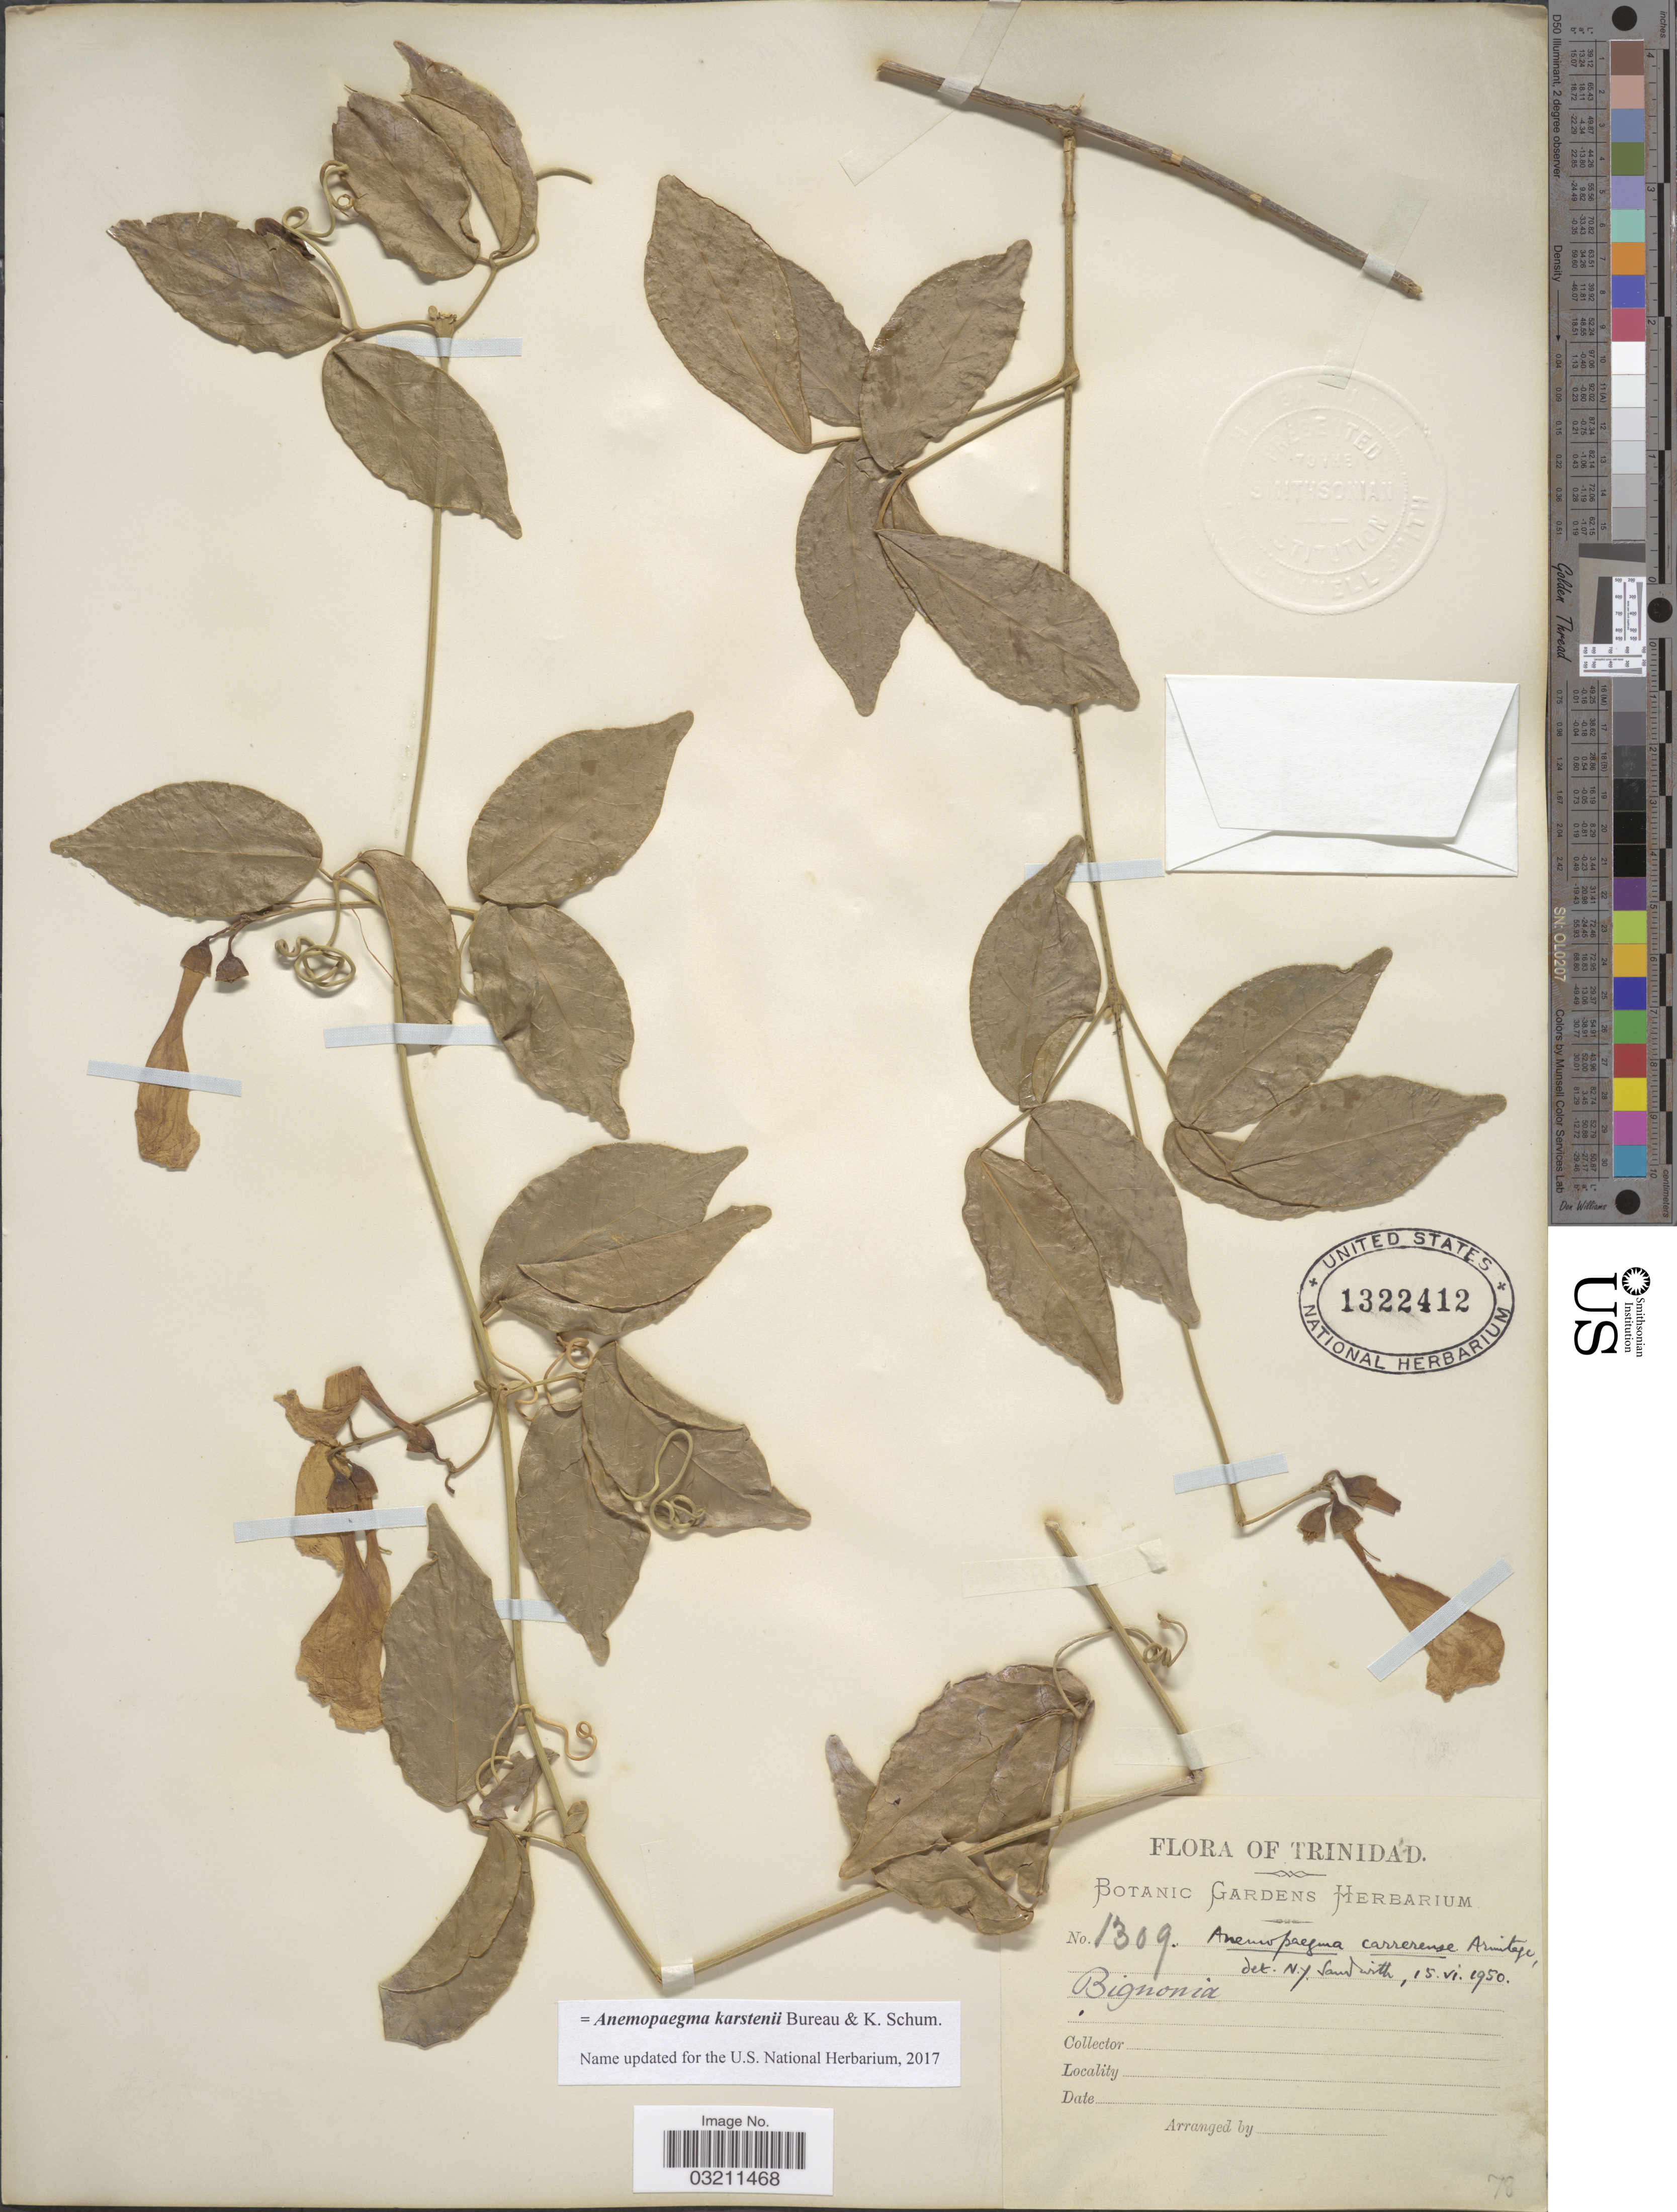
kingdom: Plantae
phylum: Tracheophyta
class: Magnoliopsida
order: Lamiales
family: Bignoniaceae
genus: Anemopaegma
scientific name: Anemopaegma karstenii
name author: Bureau & K. Schum.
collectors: ex herb. Botanic Gardens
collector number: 1309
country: Trinidad and Tobago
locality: Trinidad.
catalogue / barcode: US 1322412